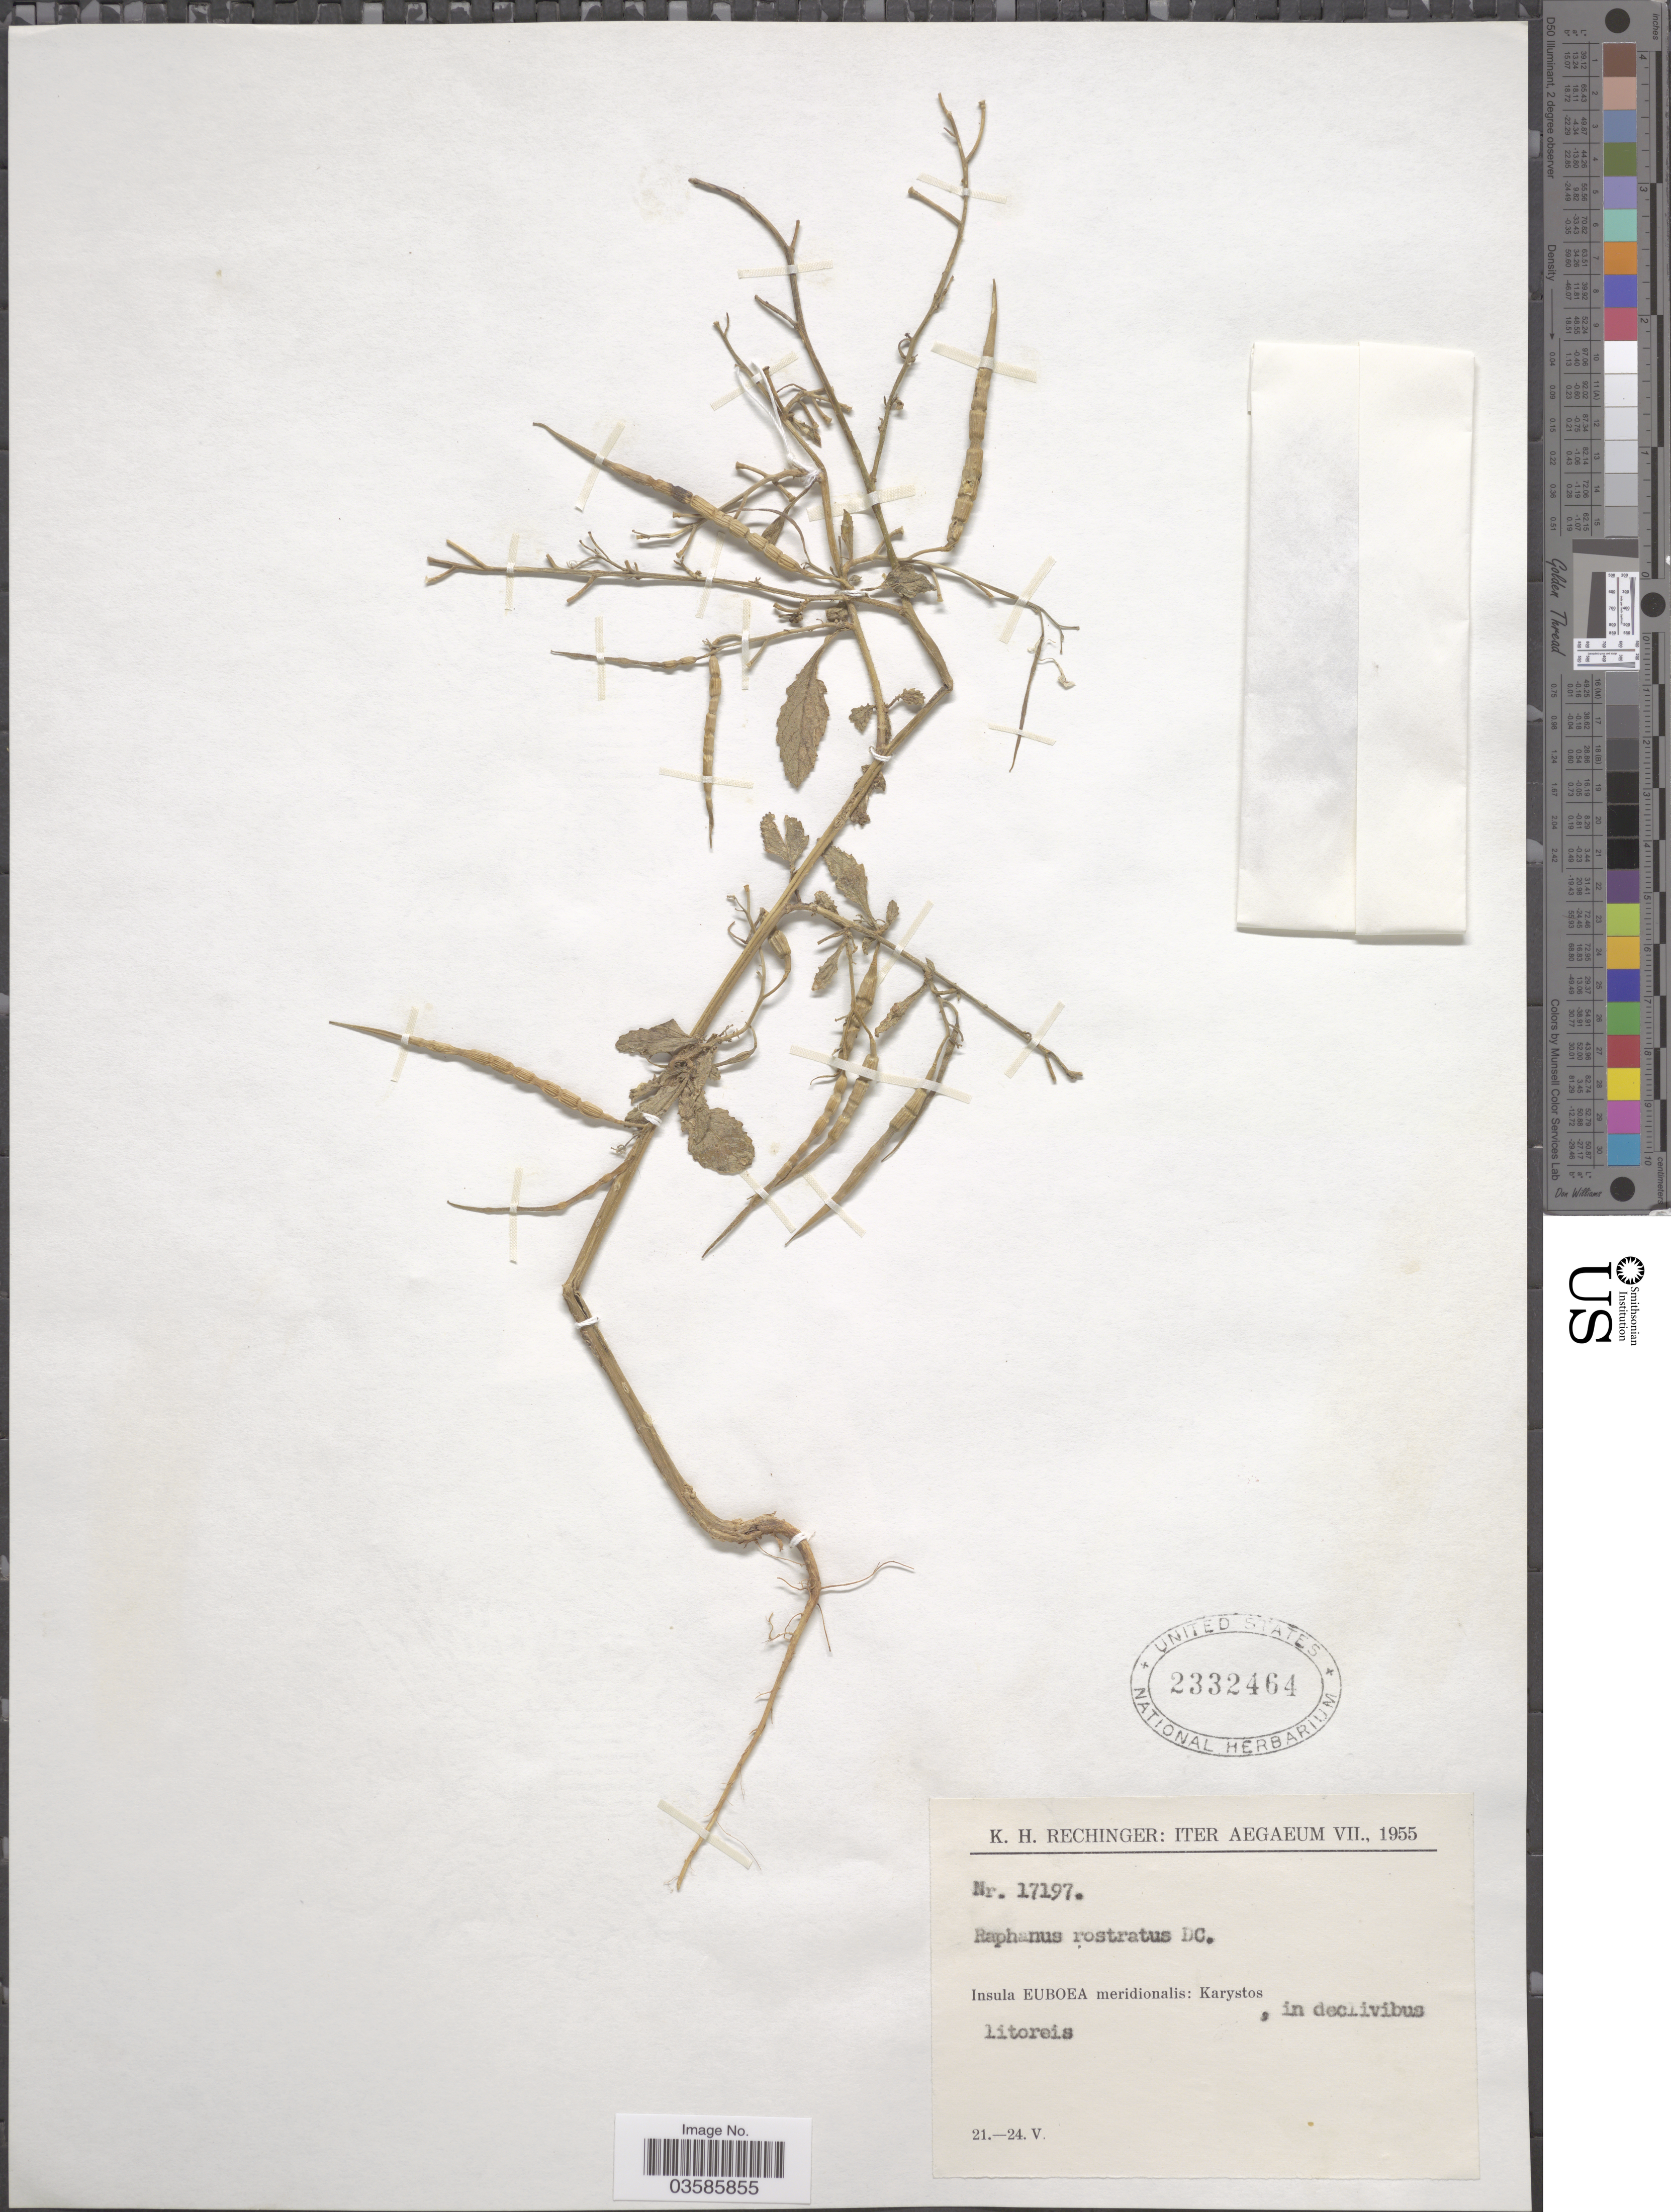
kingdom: Plantae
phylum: Tracheophyta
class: Magnoliopsida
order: Brassicales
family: Brassicaceae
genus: Raphanus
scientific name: Raphanus rostratus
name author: DC.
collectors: K. H. Rechinger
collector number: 17197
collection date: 1955-05-21/1955-05-24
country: Greece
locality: Iter Aegaeum. Insula Euboea. Meridionalis: Karystos. In declivibus litoreis.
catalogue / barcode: US 2332464